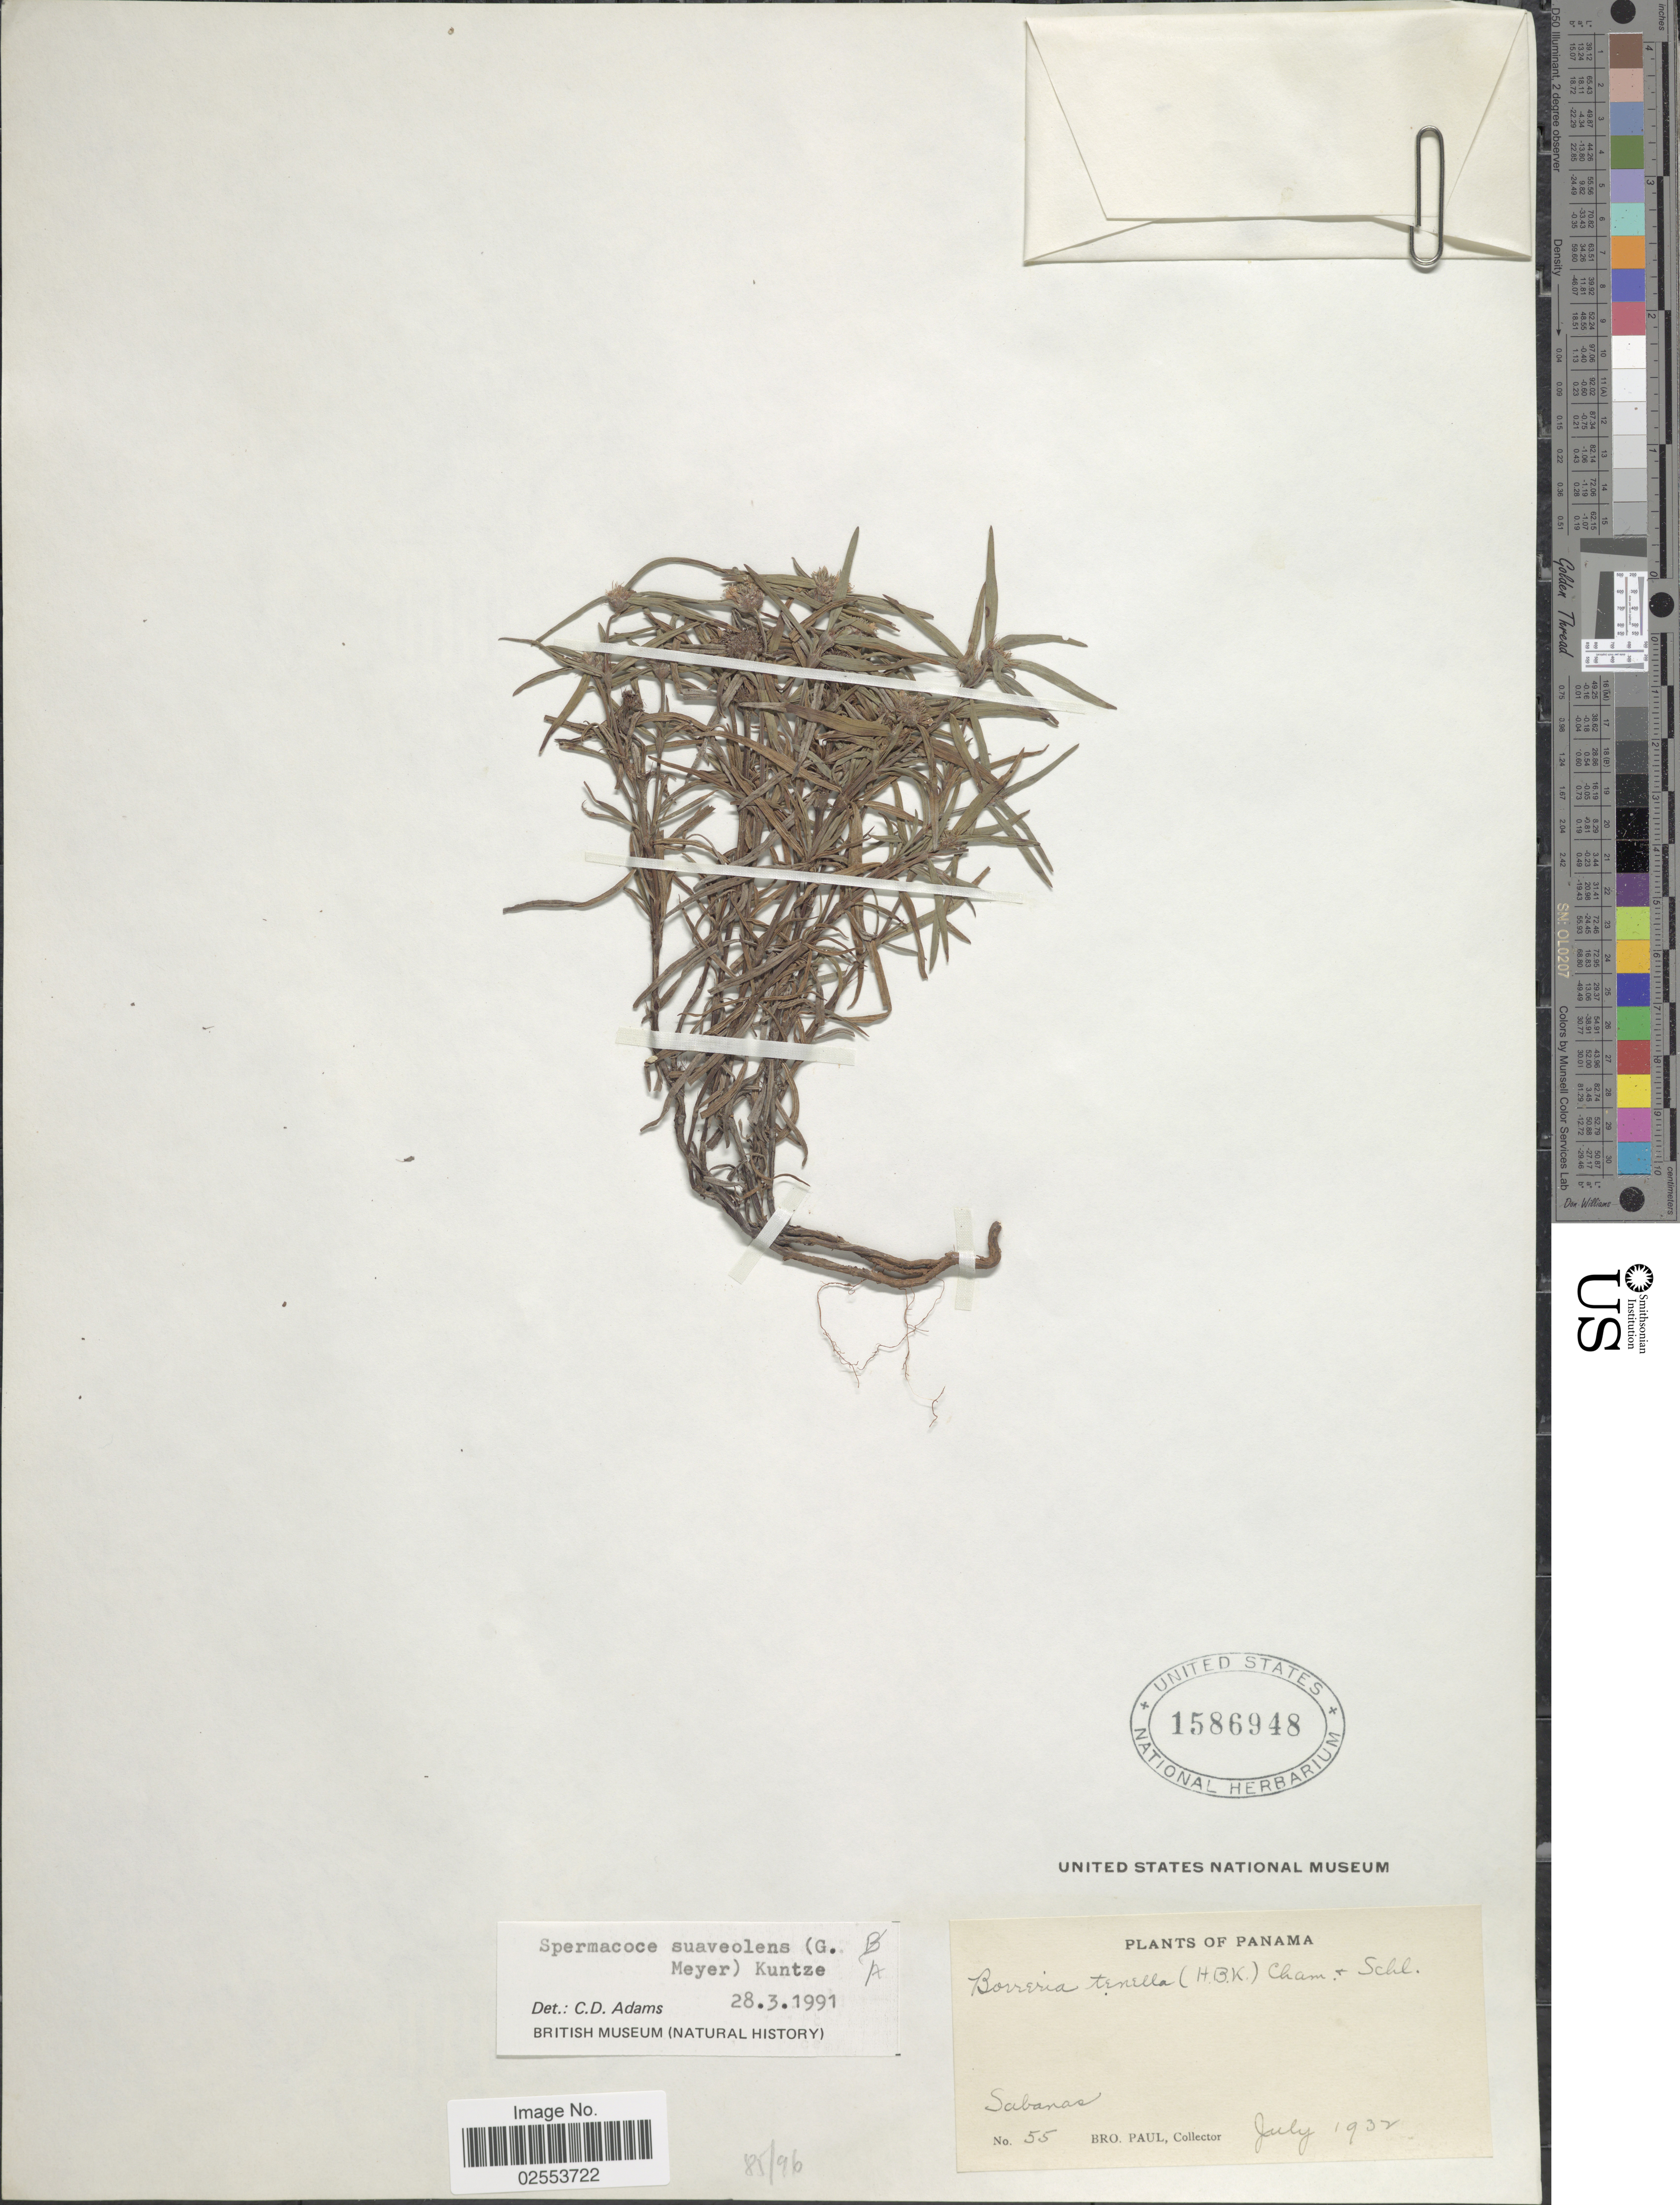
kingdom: Plantae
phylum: Tracheophyta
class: Magnoliopsida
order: Gentianales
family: Rubiaceae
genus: Spermacoce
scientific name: Spermacoce suaveolens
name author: (G. Mey.) Kuntze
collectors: B. Paul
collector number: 55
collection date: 1932-07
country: Panama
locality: Sabanas.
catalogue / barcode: US 1586948